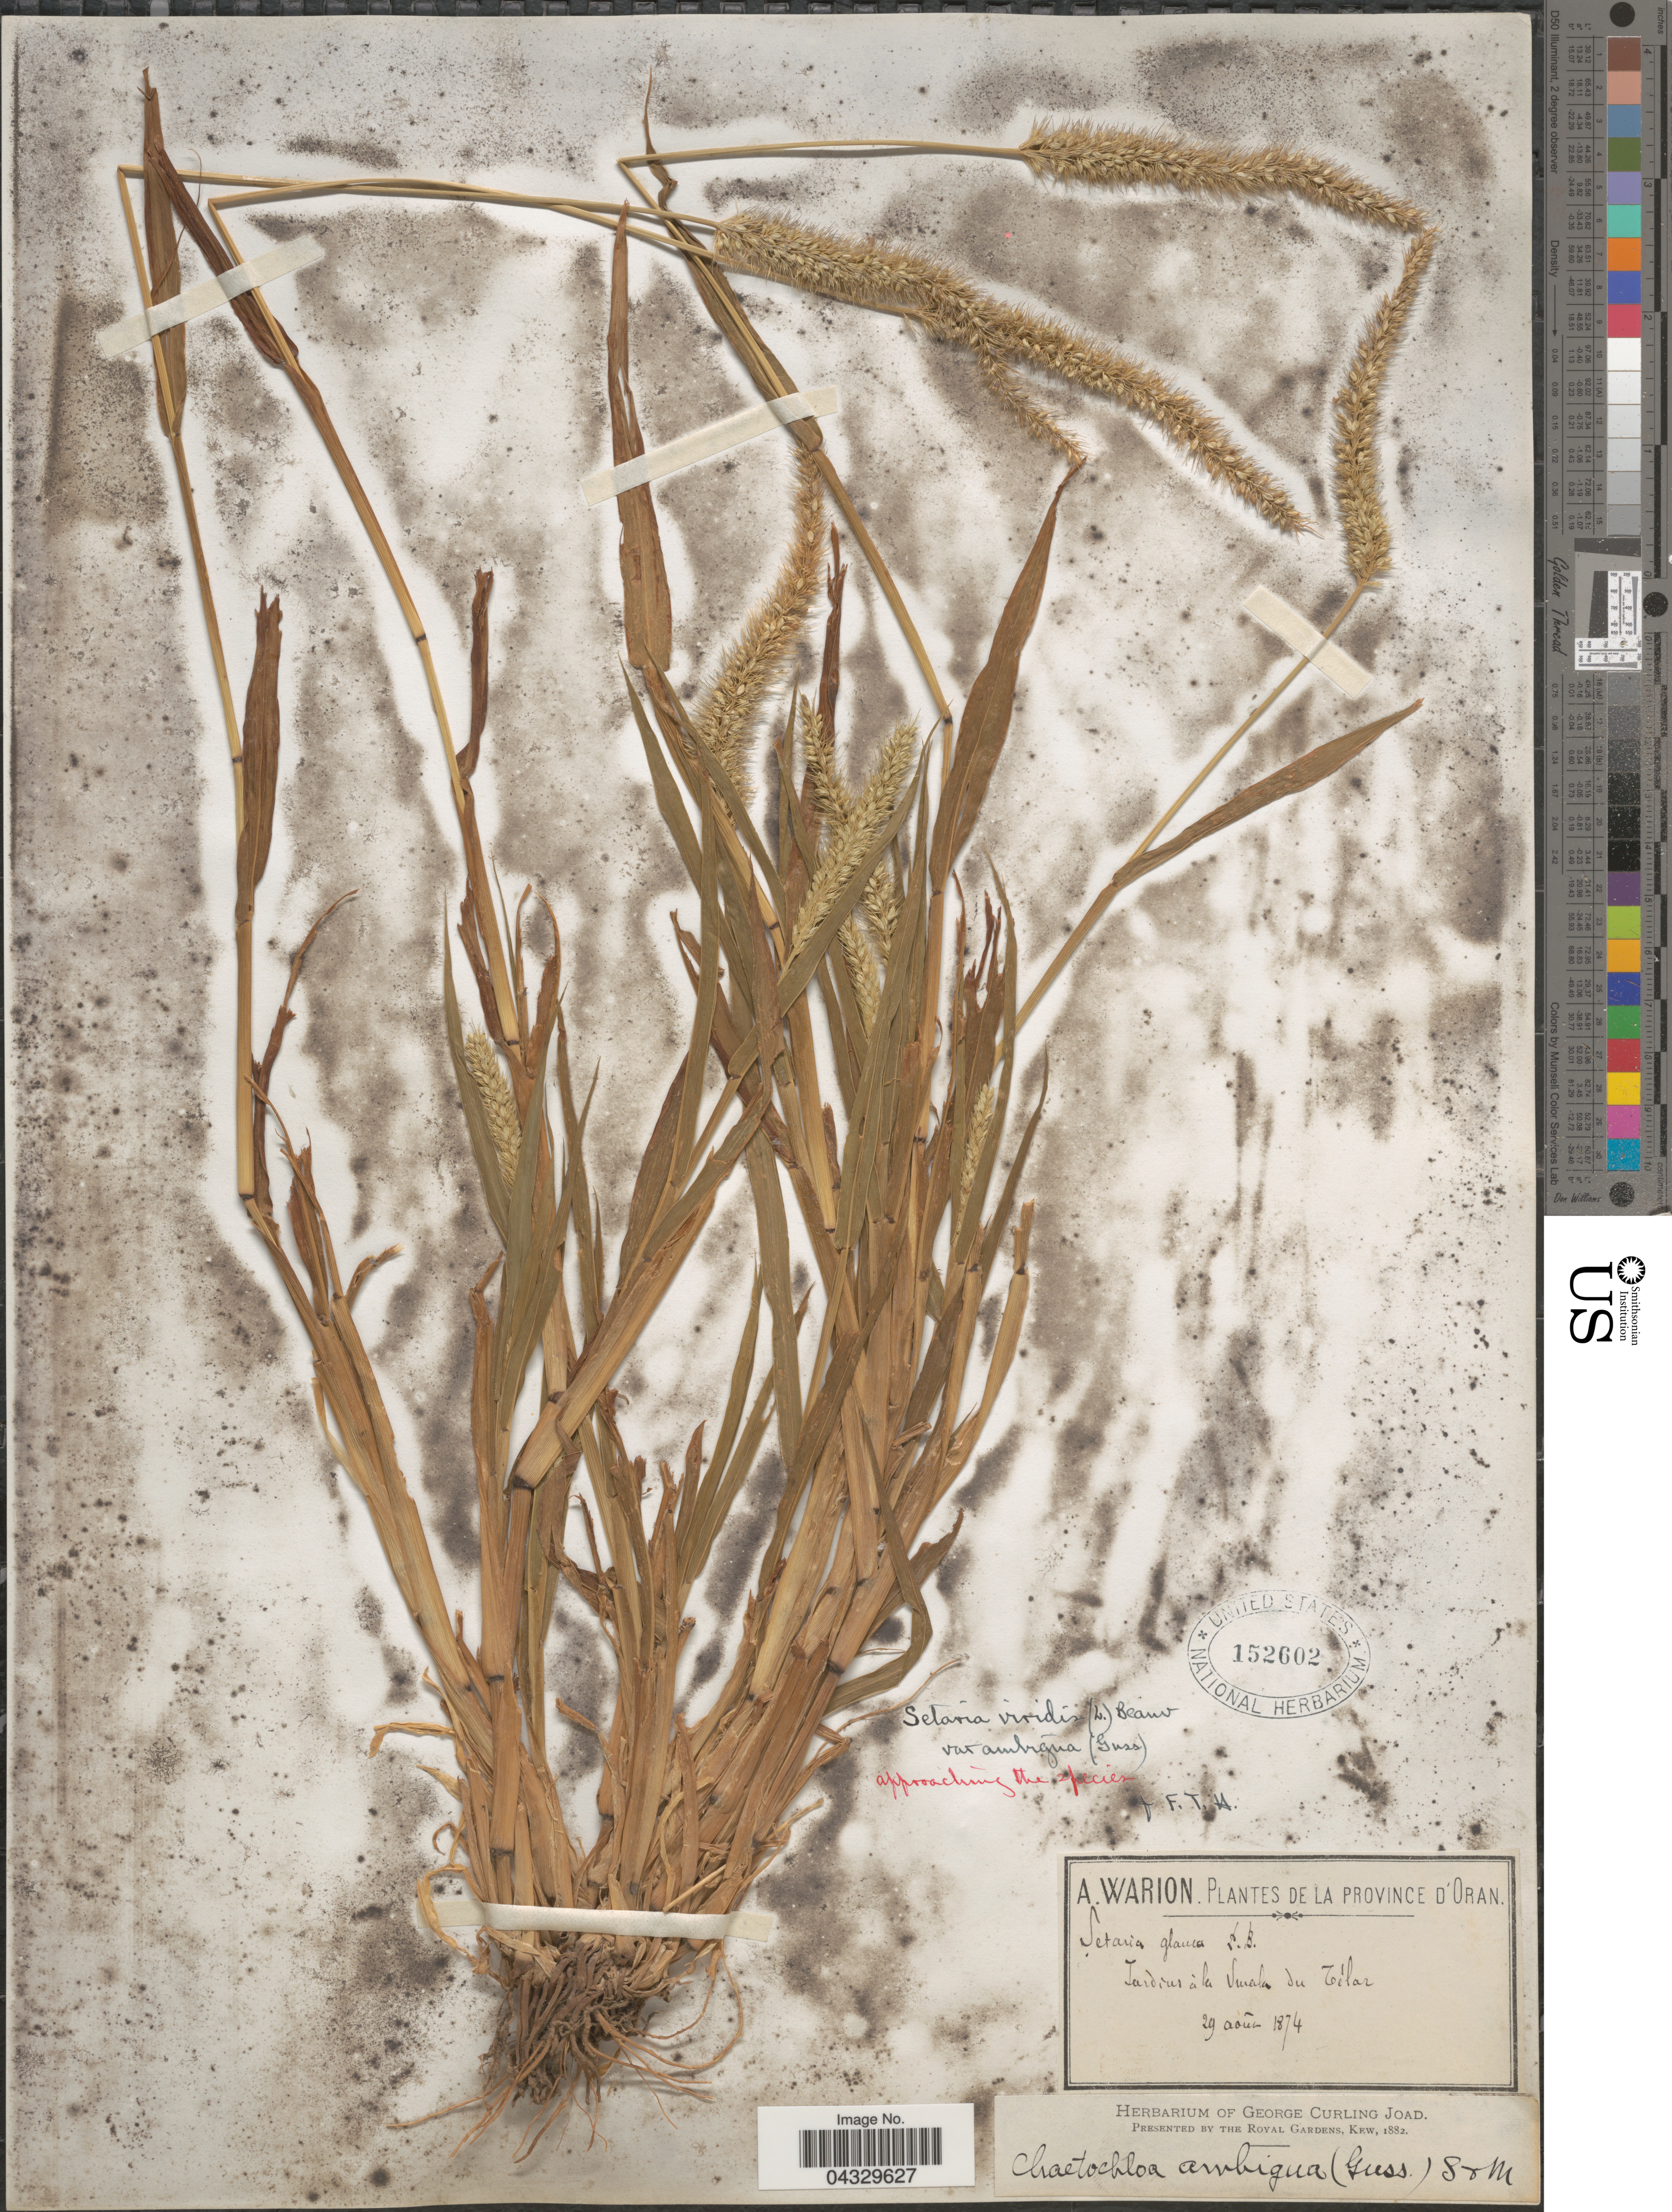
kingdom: Plantae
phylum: Tracheophyta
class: Liliopsida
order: Poales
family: Poaceae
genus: Setaria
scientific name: Setaria viridis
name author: (L.) P. Beauv.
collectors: A. Warion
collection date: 1874-08-29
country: Algeria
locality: Province d'Oran. Jardins à la Smala du Telar.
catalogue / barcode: US 152602